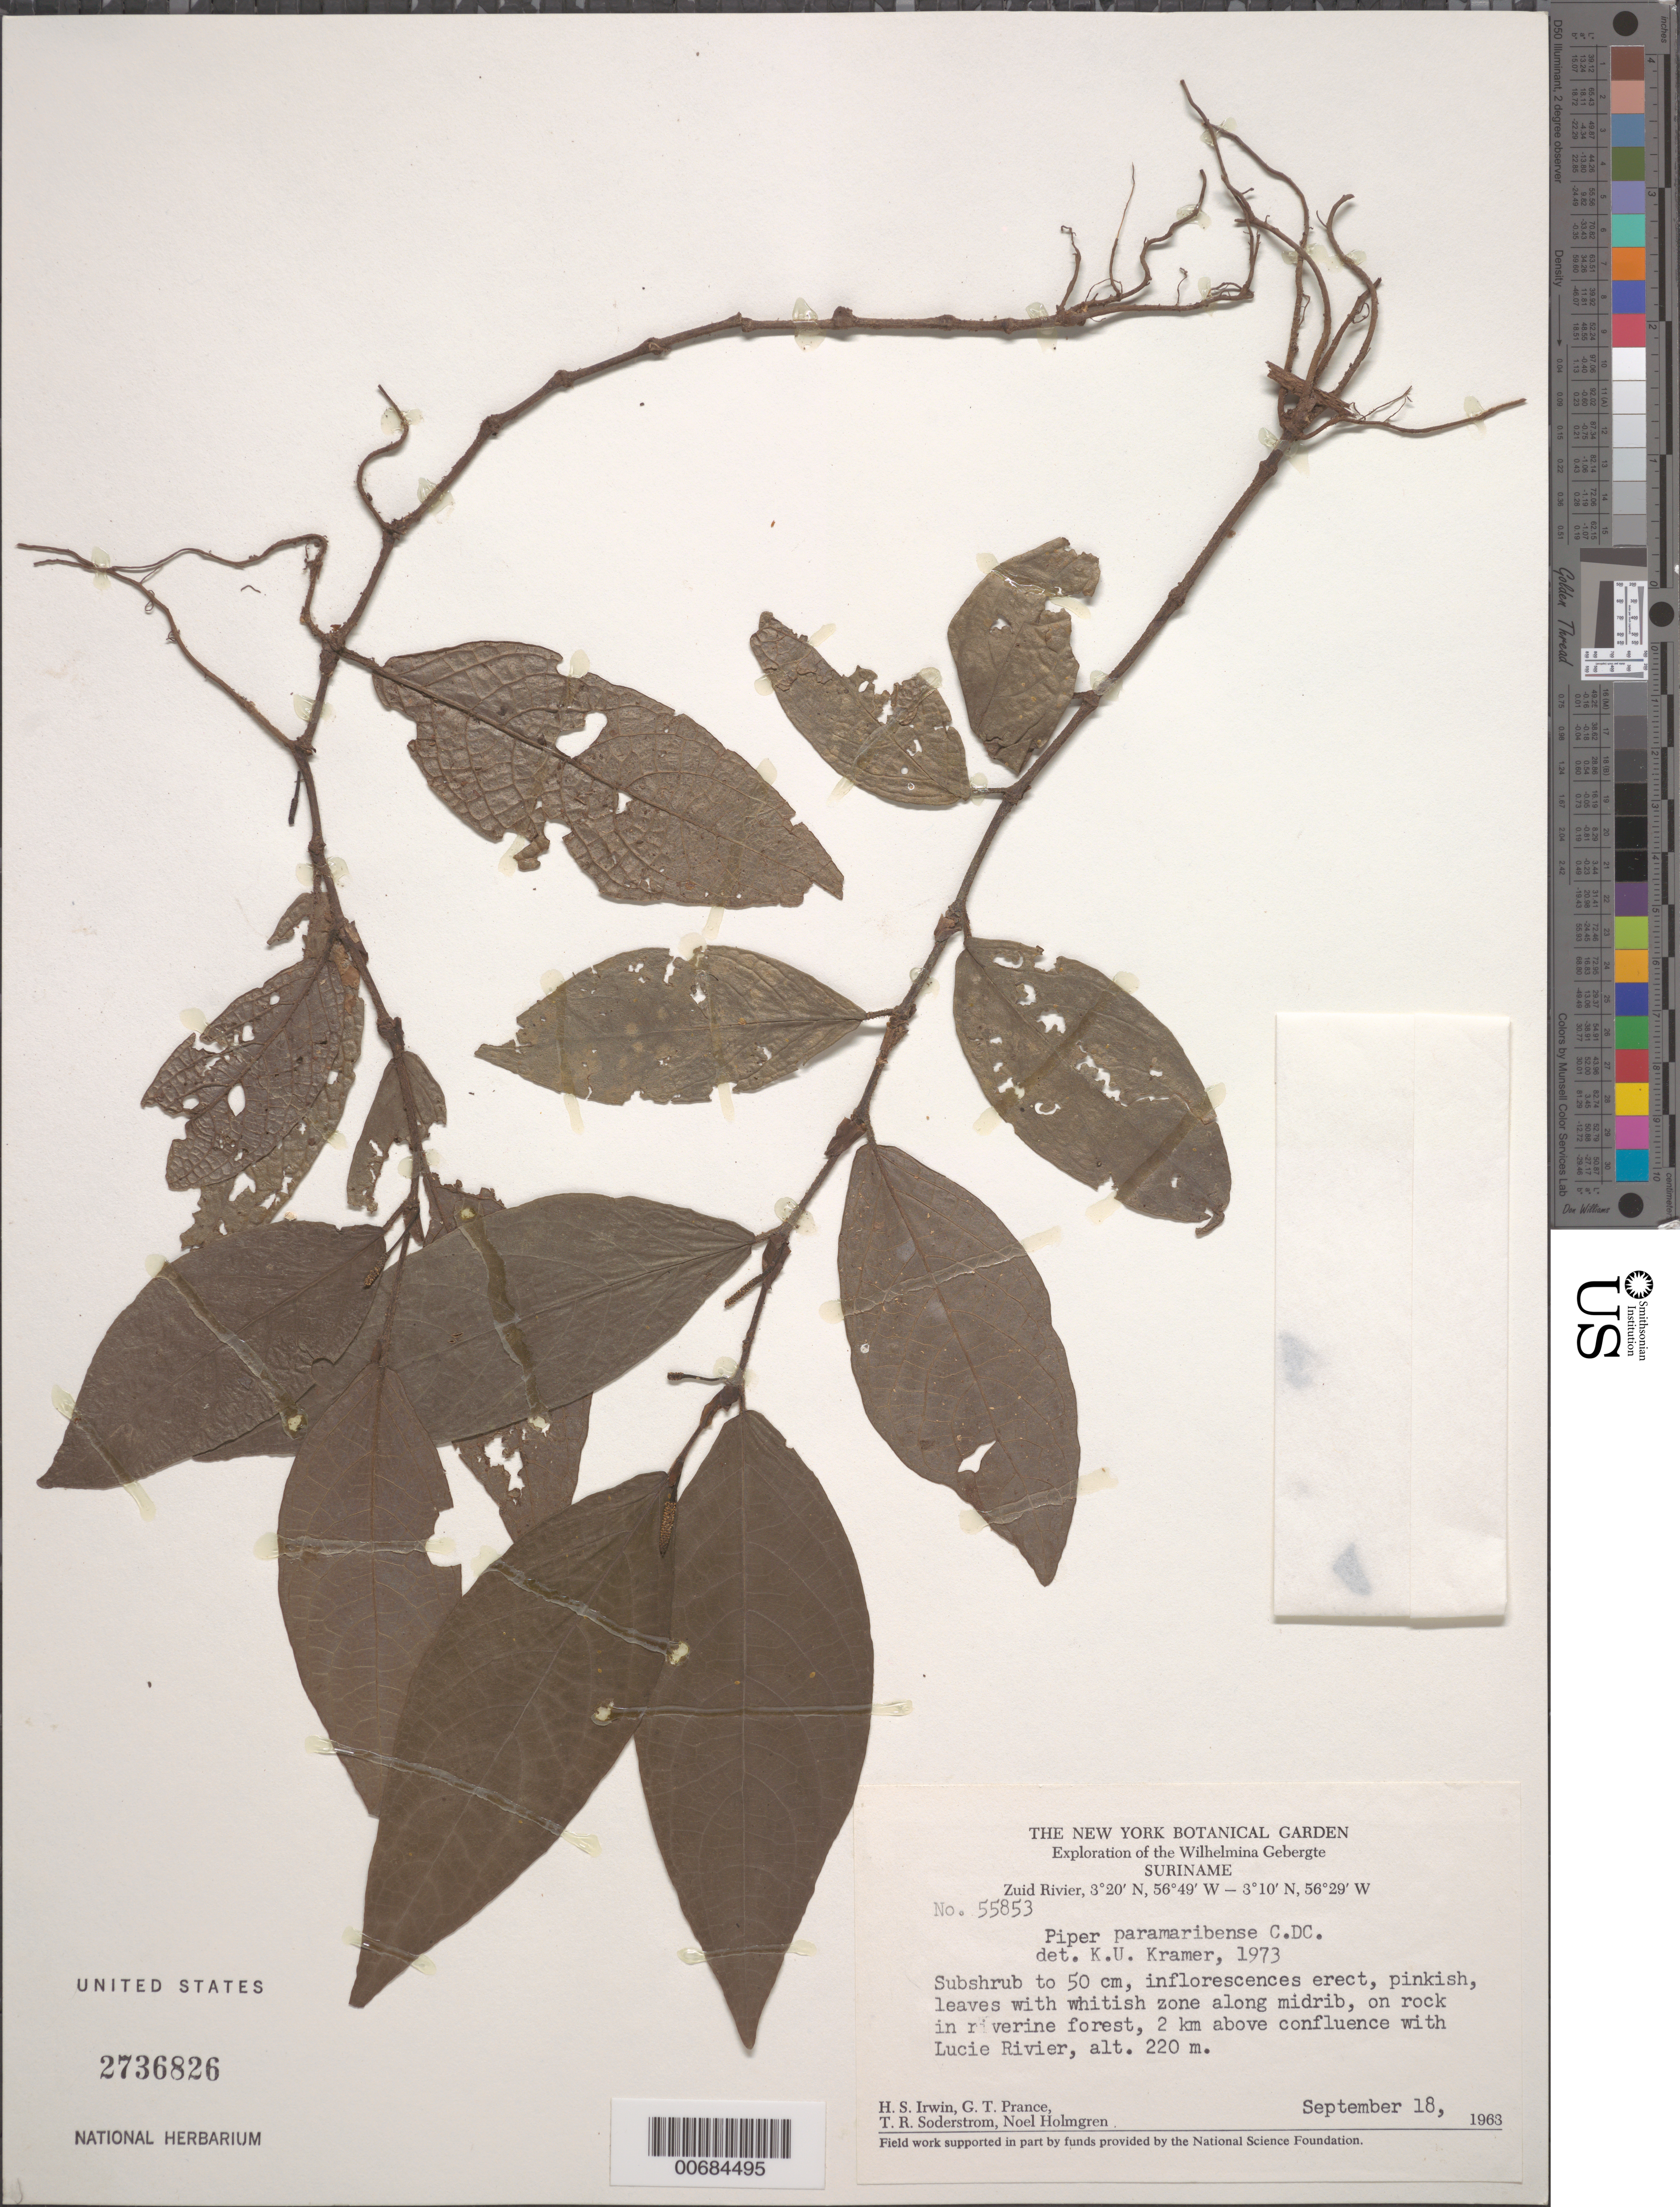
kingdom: Plantae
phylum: Tracheophyta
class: Magnoliopsida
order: Piperales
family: Piperaceae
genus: Piper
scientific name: Piper paramaribense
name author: C. DC.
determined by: Kramer, K. U.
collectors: H. Irwin, G. T. Prance, T. R. Soderstrom & N. H. Holmgren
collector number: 55853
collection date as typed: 18-Sep-63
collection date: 1963-09-18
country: Suriname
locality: Zuid River, 2 km above confluence with Lucie R., Wilhelmina Gebergte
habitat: Riverine forest; on rock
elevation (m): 220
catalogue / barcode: US 2736826